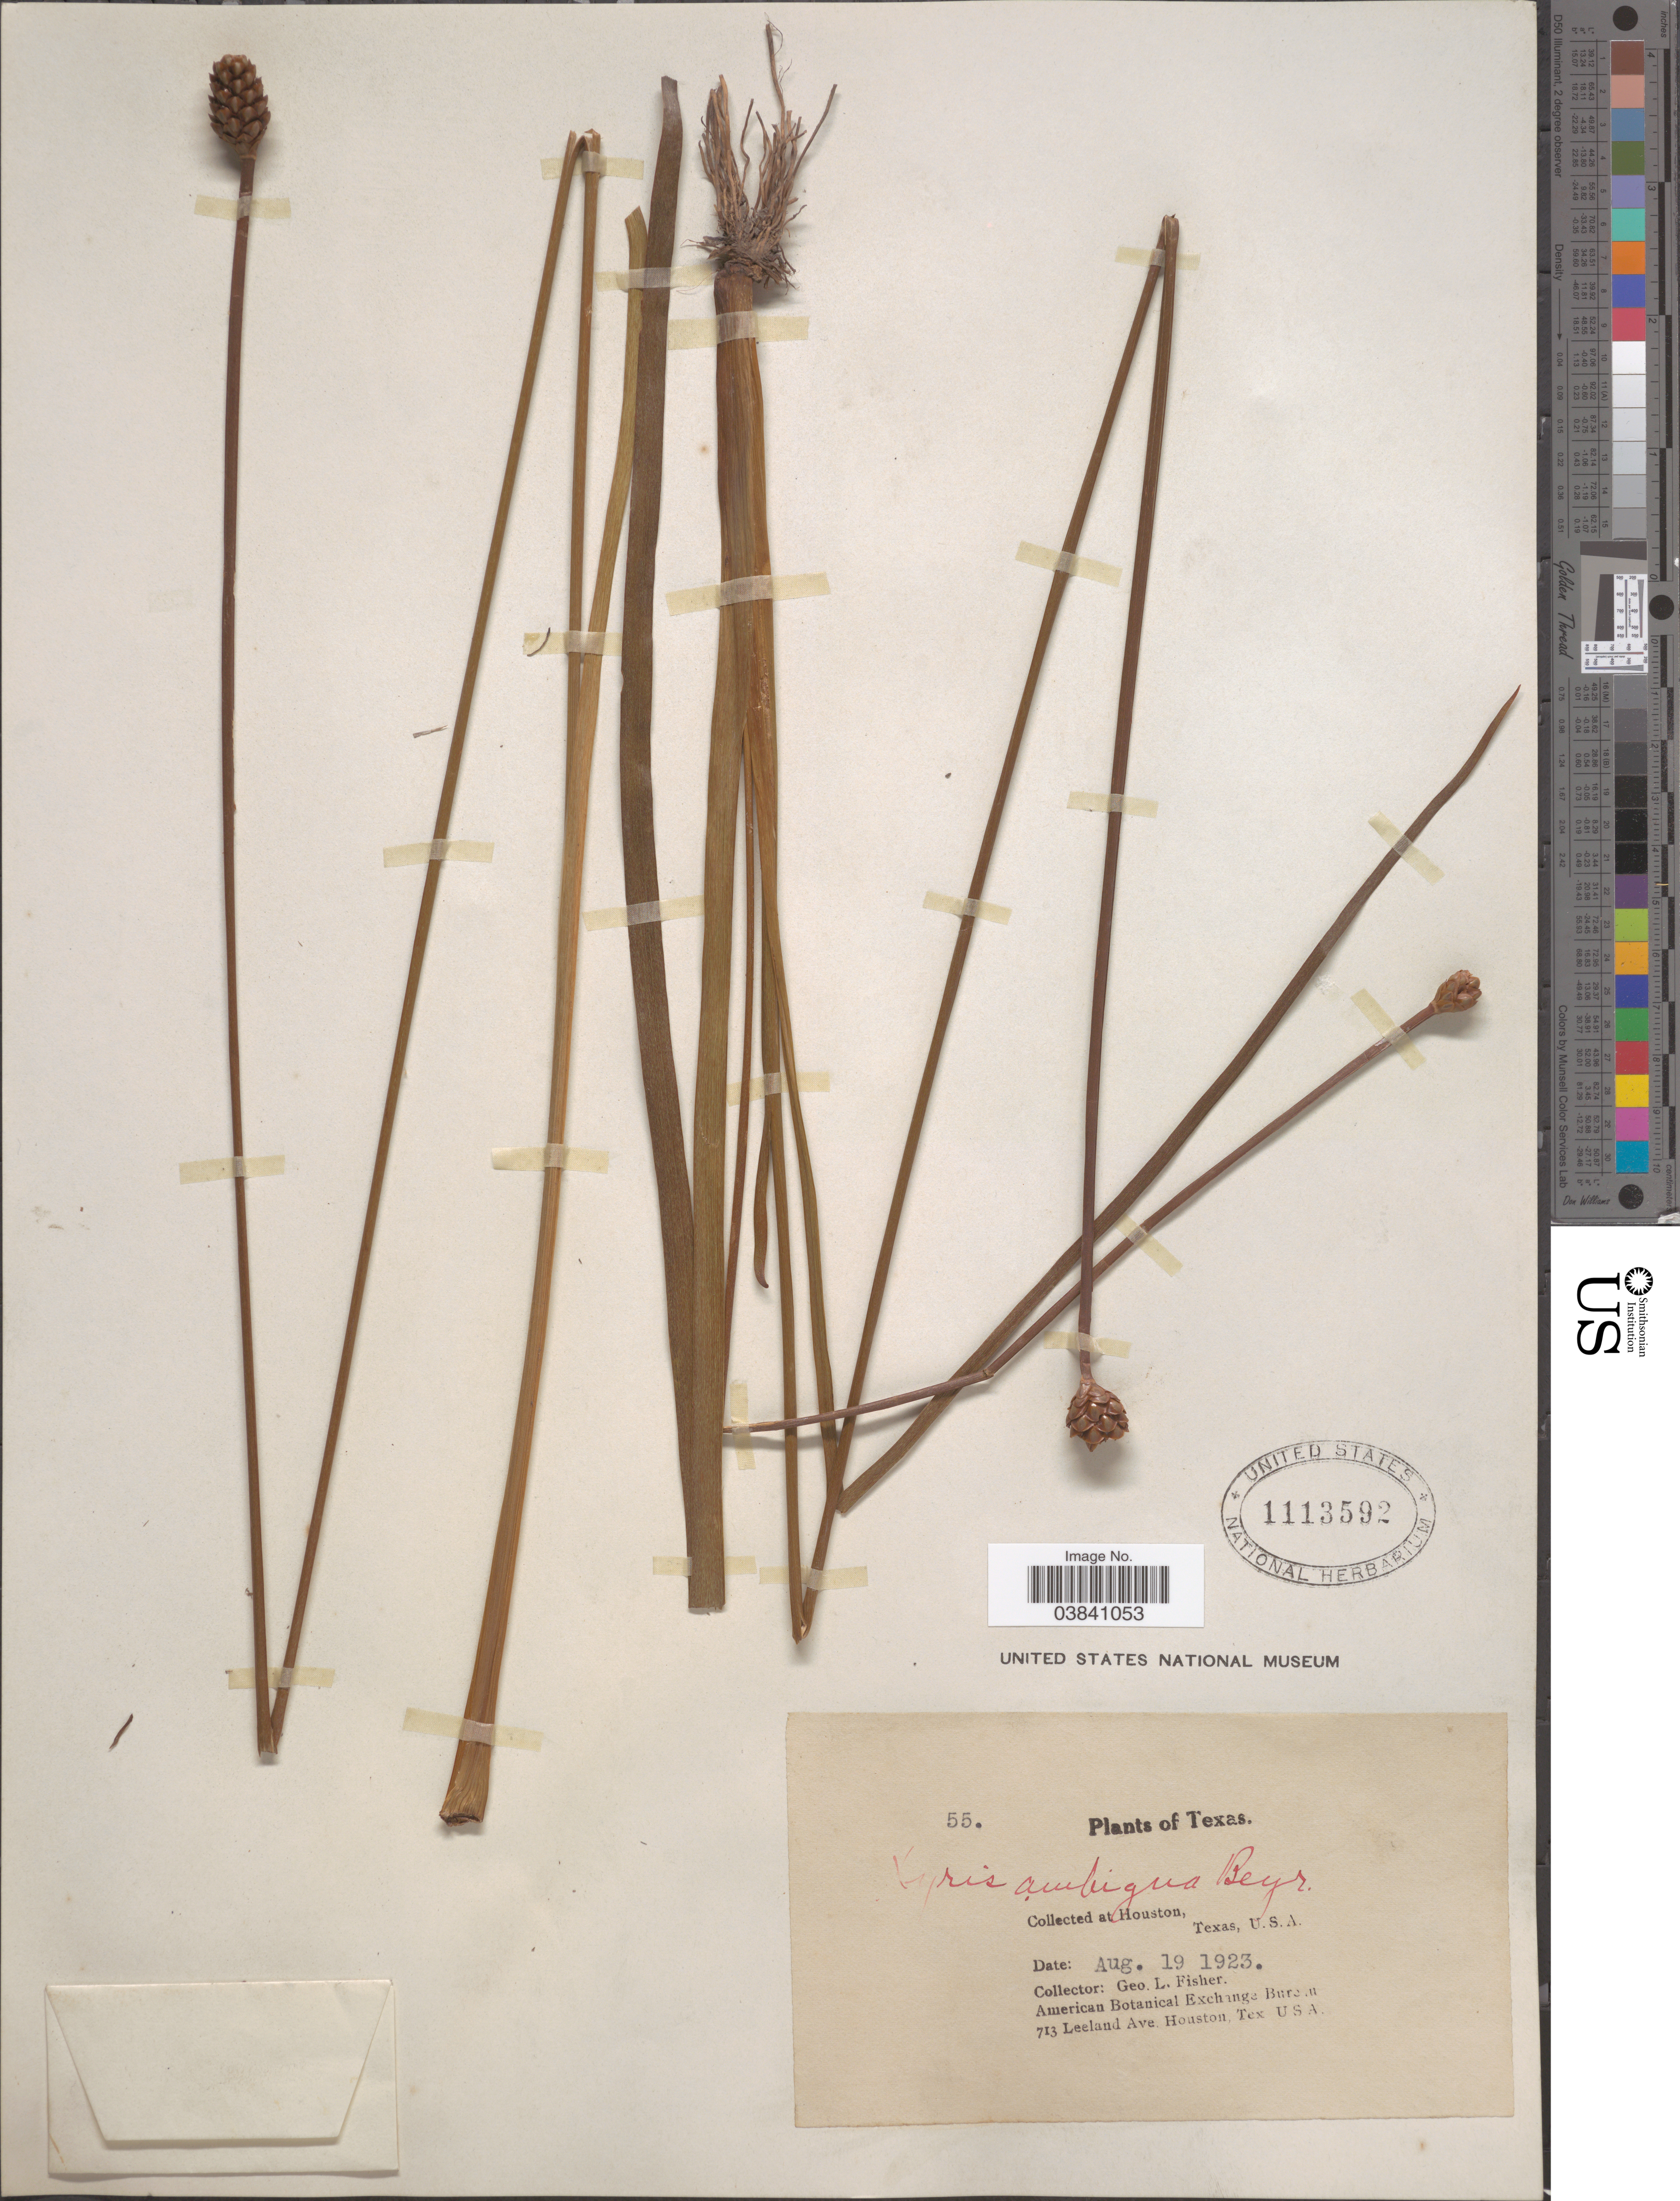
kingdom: Plantae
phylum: Tracheophyta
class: Liliopsida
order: Poales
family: Xyridaceae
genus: Xyris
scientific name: Xyris ambigua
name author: Beyr. ex Kunth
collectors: G. L. Fisher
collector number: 55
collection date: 1923-08-19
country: United States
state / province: Texas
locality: Houston.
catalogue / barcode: US 1113592